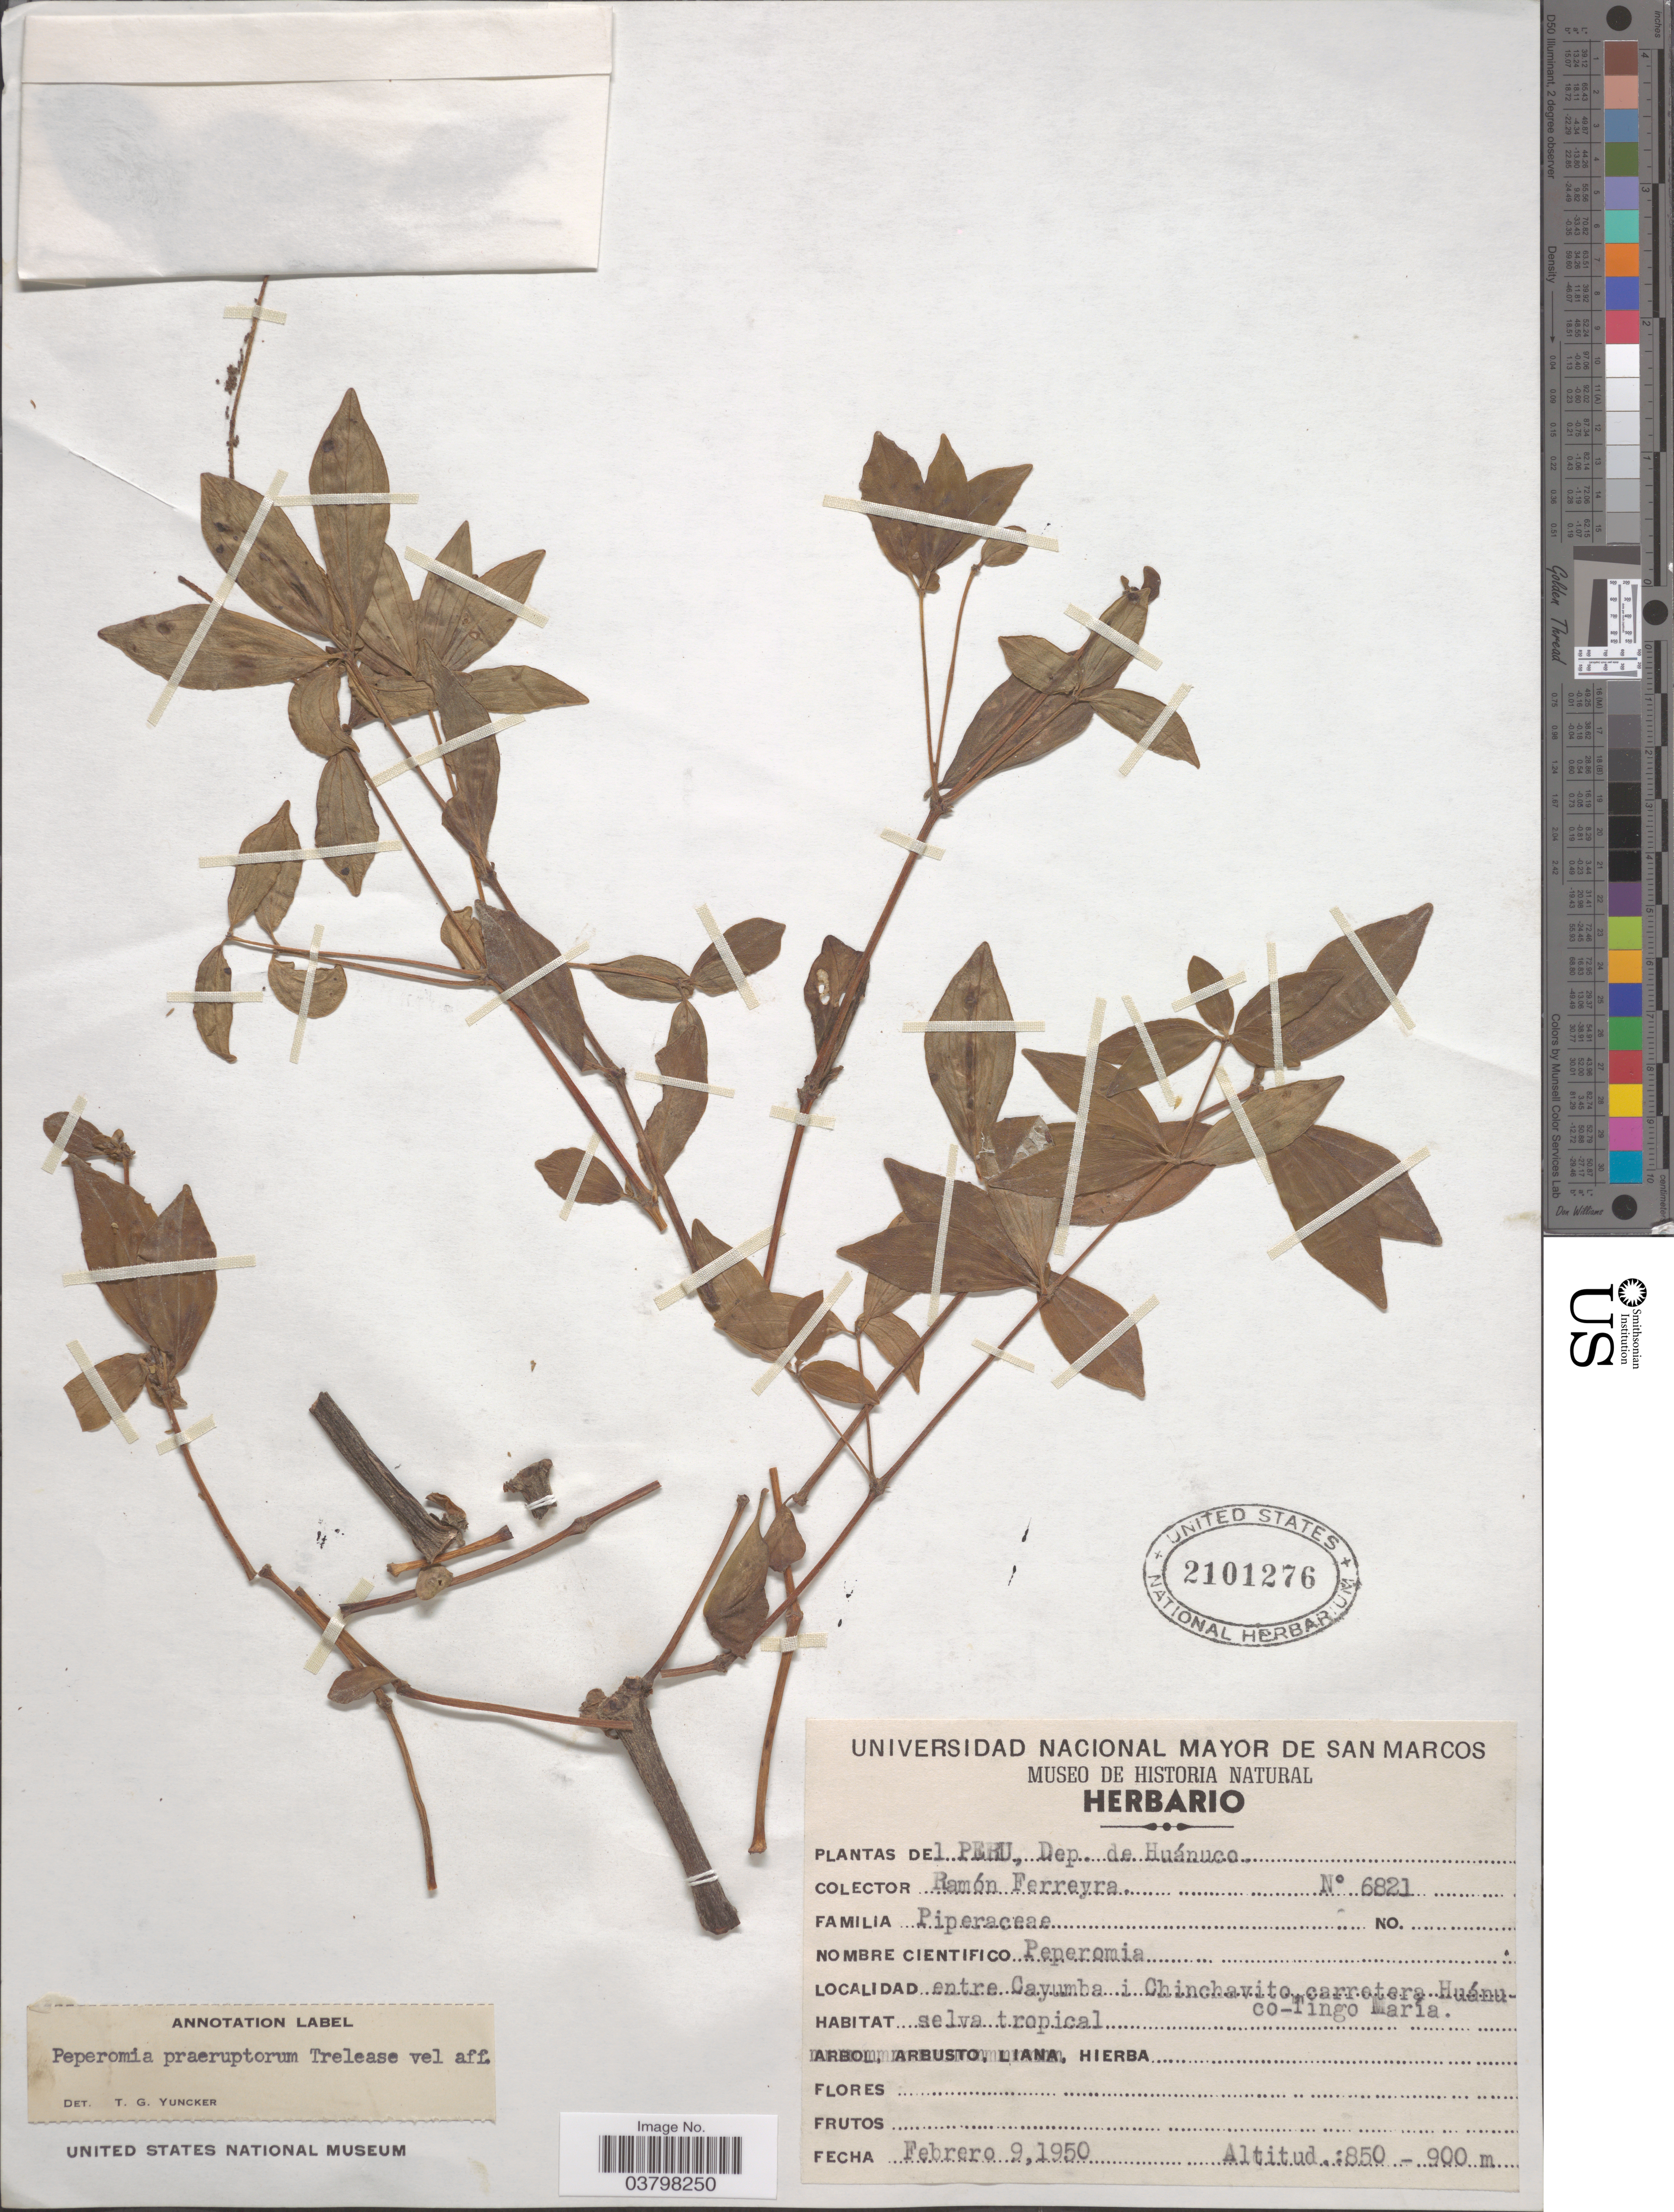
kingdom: Plantae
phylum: Tracheophyta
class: Magnoliopsida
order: Piperales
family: Piperaceae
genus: Peperomia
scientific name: Peperomia praeruptorum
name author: Trel.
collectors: R. A. Ferreyra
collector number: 6821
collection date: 1950-02-09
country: Peru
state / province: Huánuco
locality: Dep. de Huánuco. Entre Cayumba i Chinchavito carretera Huánuco - Tingo María.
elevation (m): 850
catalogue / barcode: US 2101276